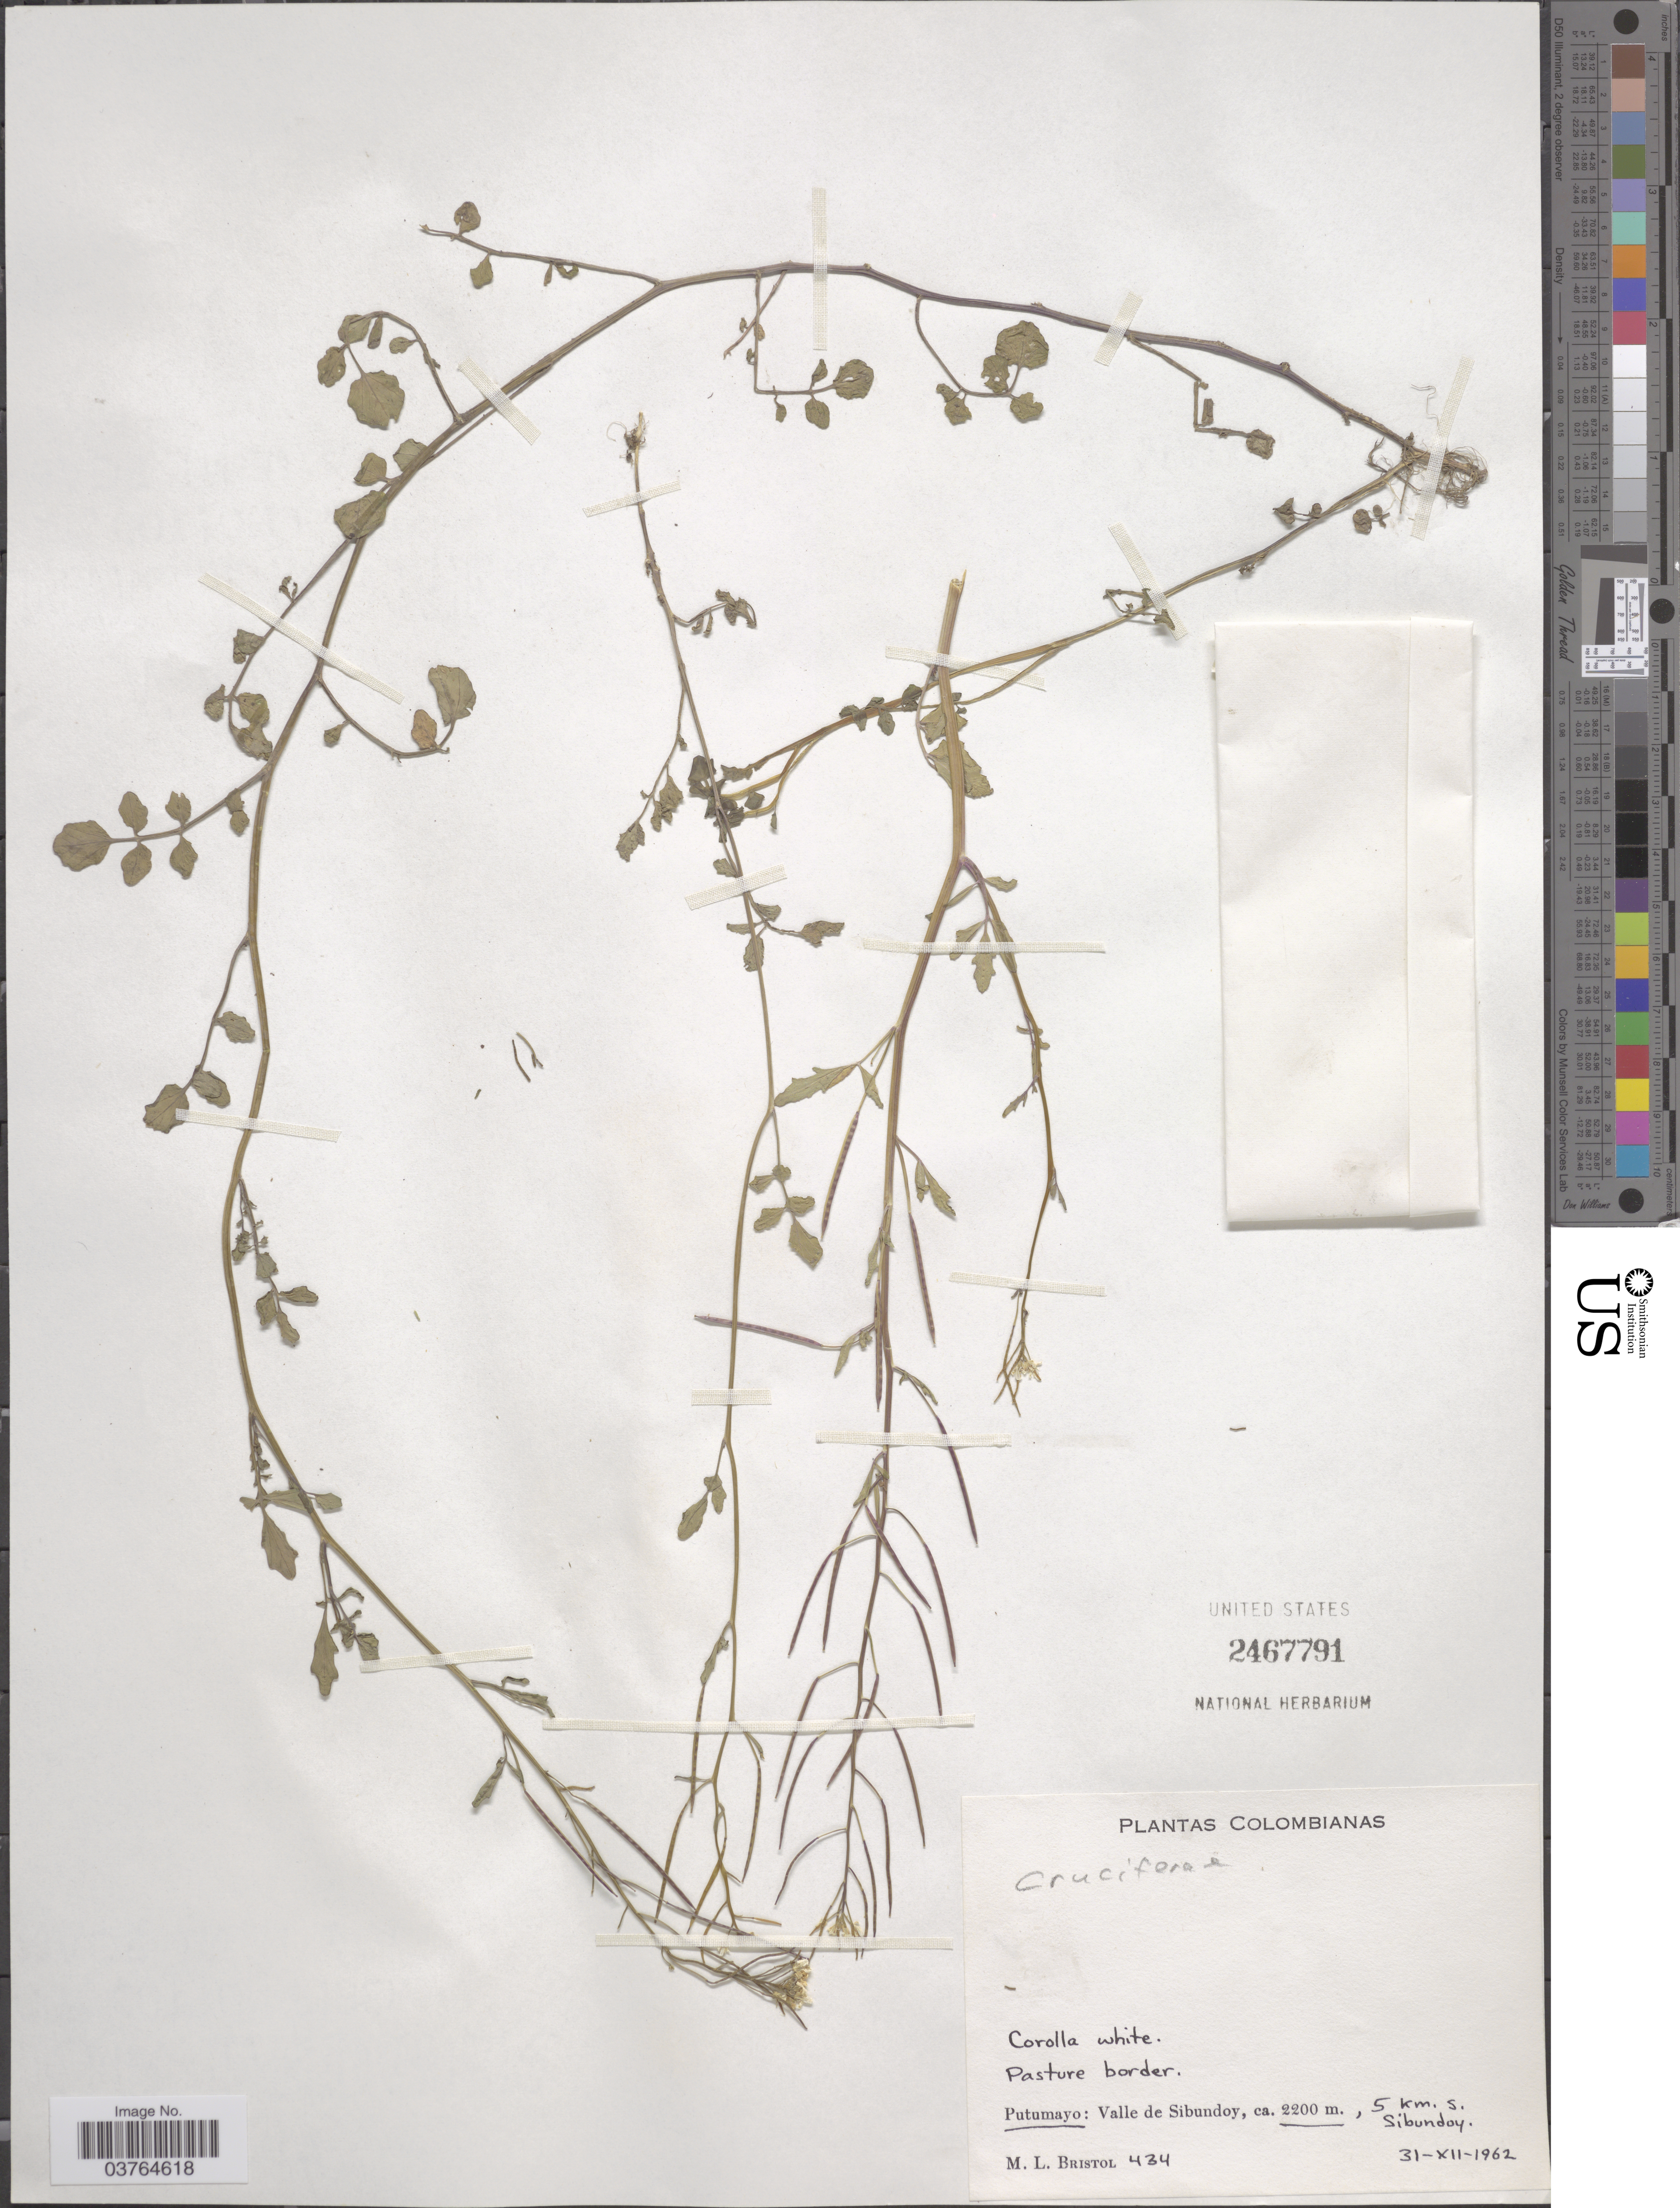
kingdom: Plantae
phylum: Tracheophyta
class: Magnoliopsida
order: Brassicales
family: Brassicaceae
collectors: M. L. Bristol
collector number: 434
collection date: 1962-12-31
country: Colombia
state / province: Putumayo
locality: Valle de Sibundoy, 5 km. S. Sibundoy.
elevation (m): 2200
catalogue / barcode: US 2467791